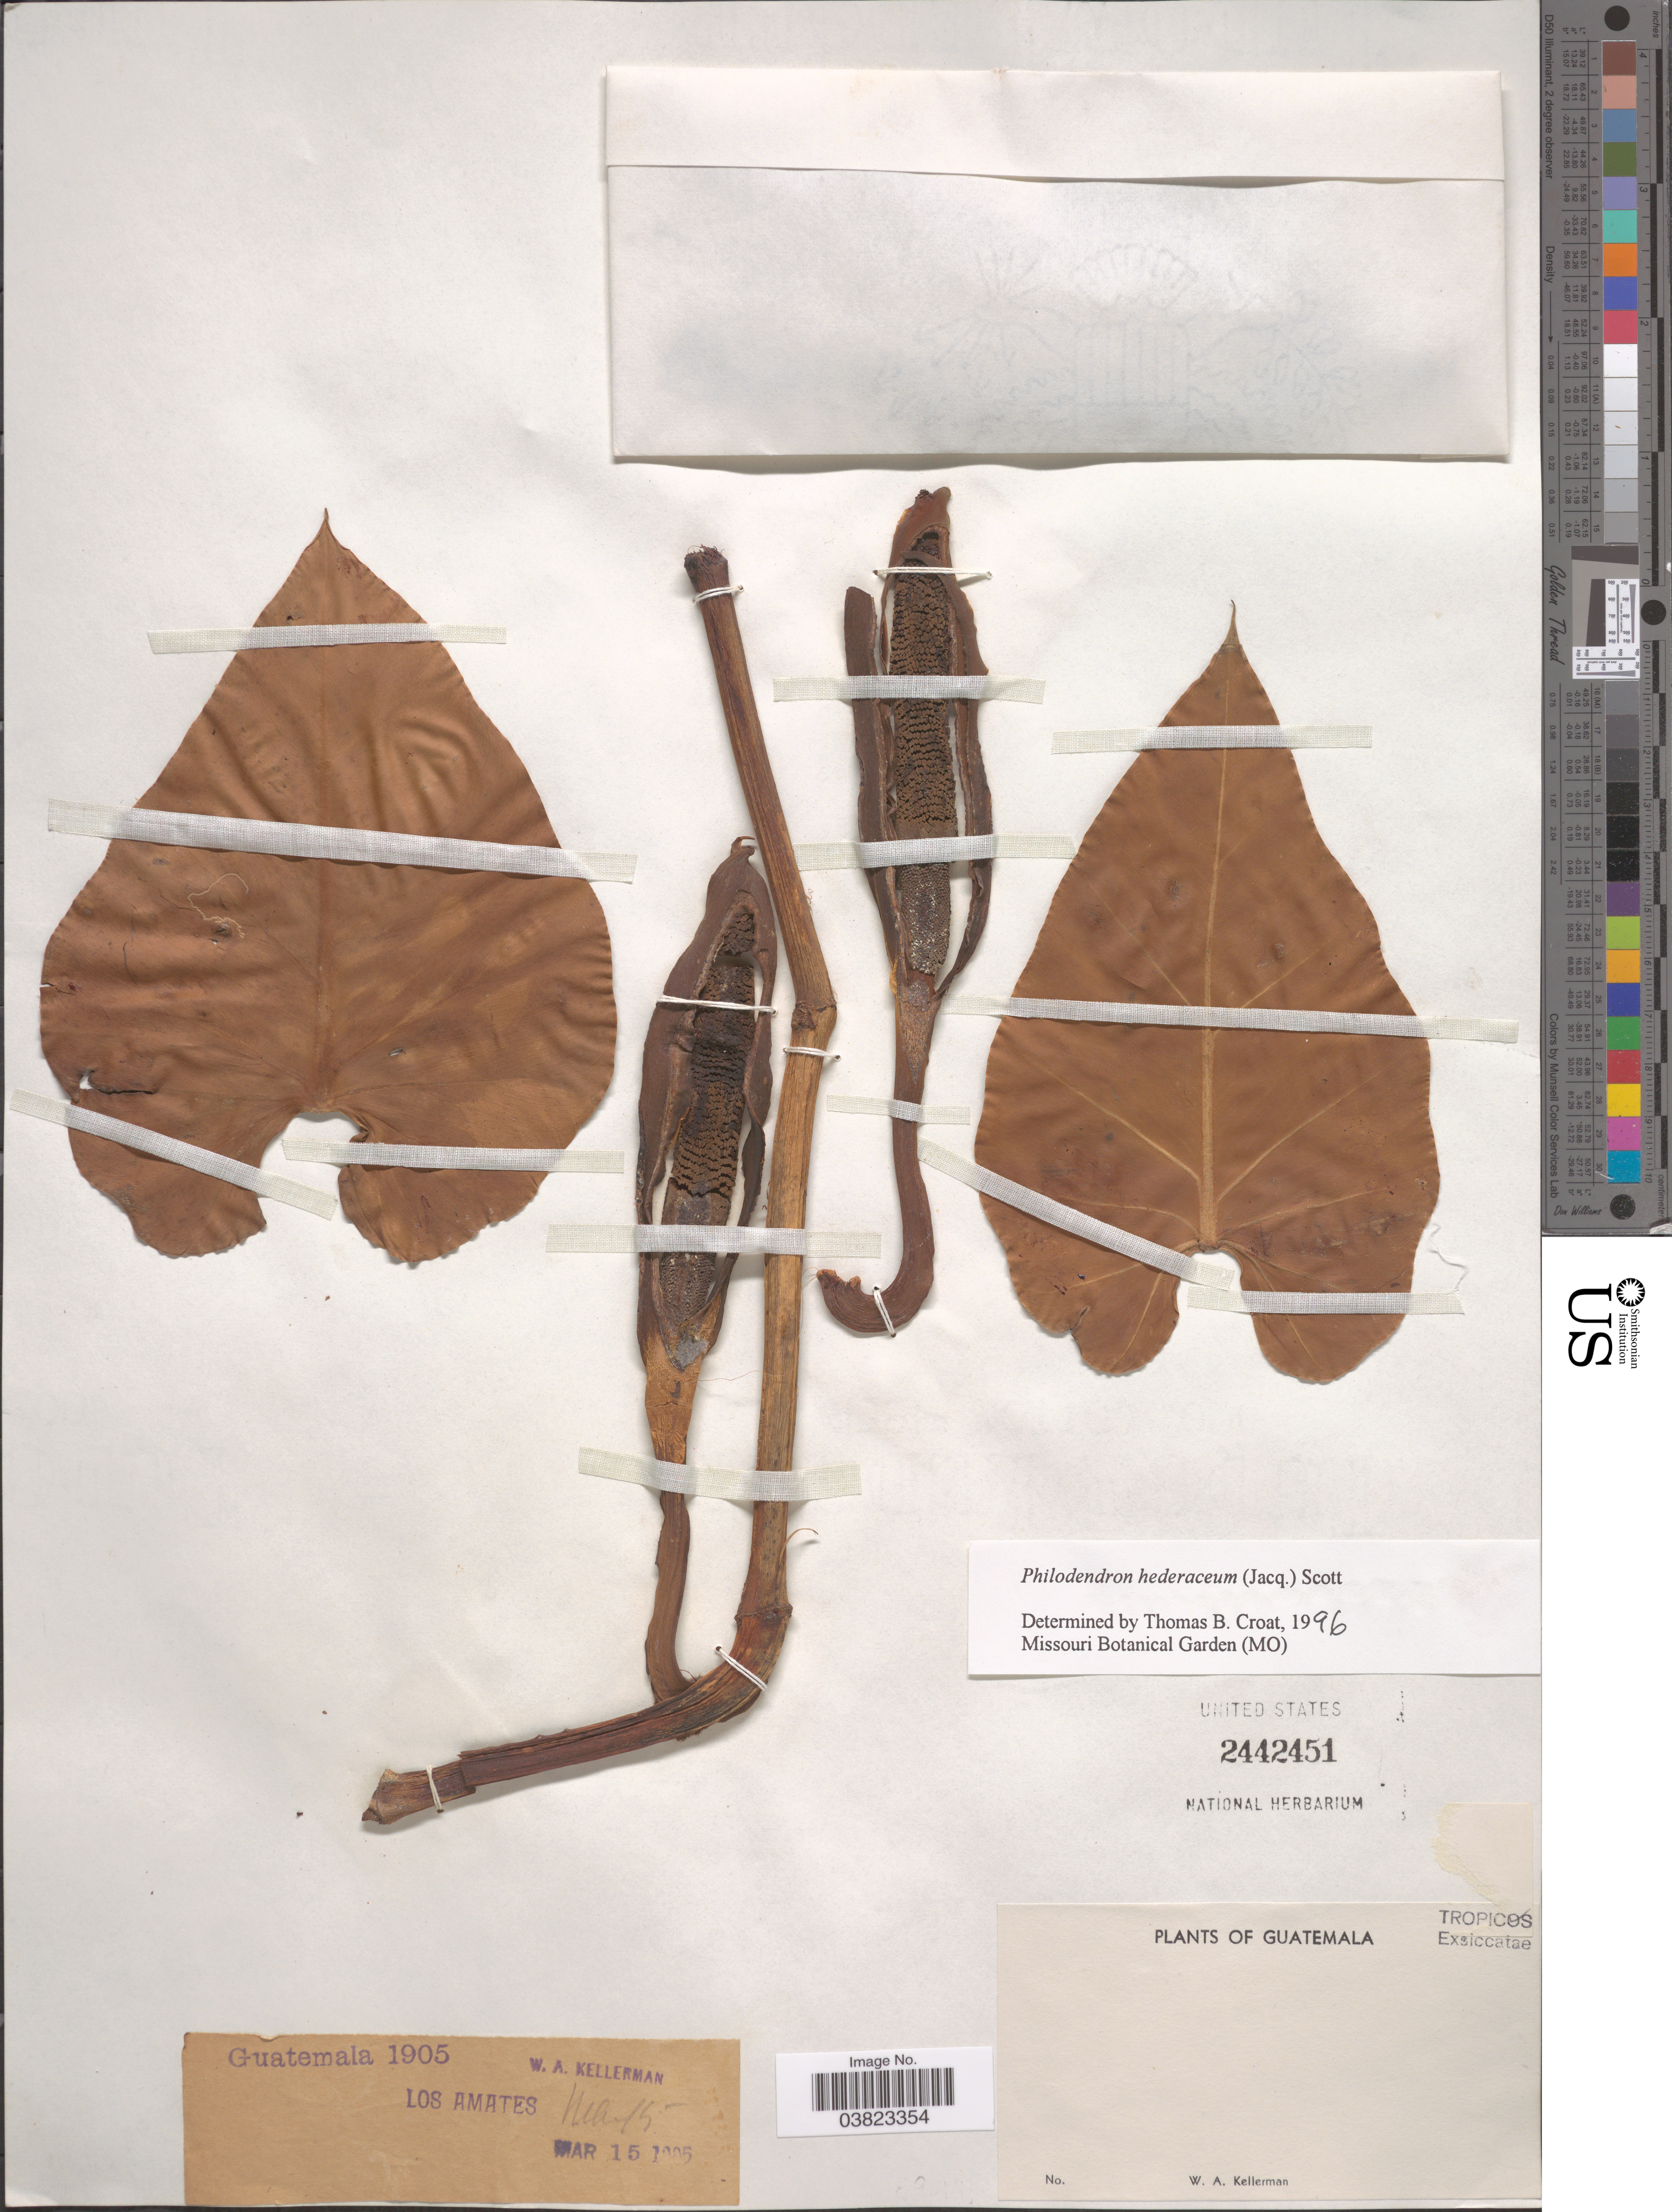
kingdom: Plantae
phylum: Tracheophyta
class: Liliopsida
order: Alismatales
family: Araceae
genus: Philodendron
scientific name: Philodendron hederaceum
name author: (Jacq.) Schott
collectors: W. Kellerman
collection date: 1905-03-15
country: Guatemala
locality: Los Amates.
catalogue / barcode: US 2442451